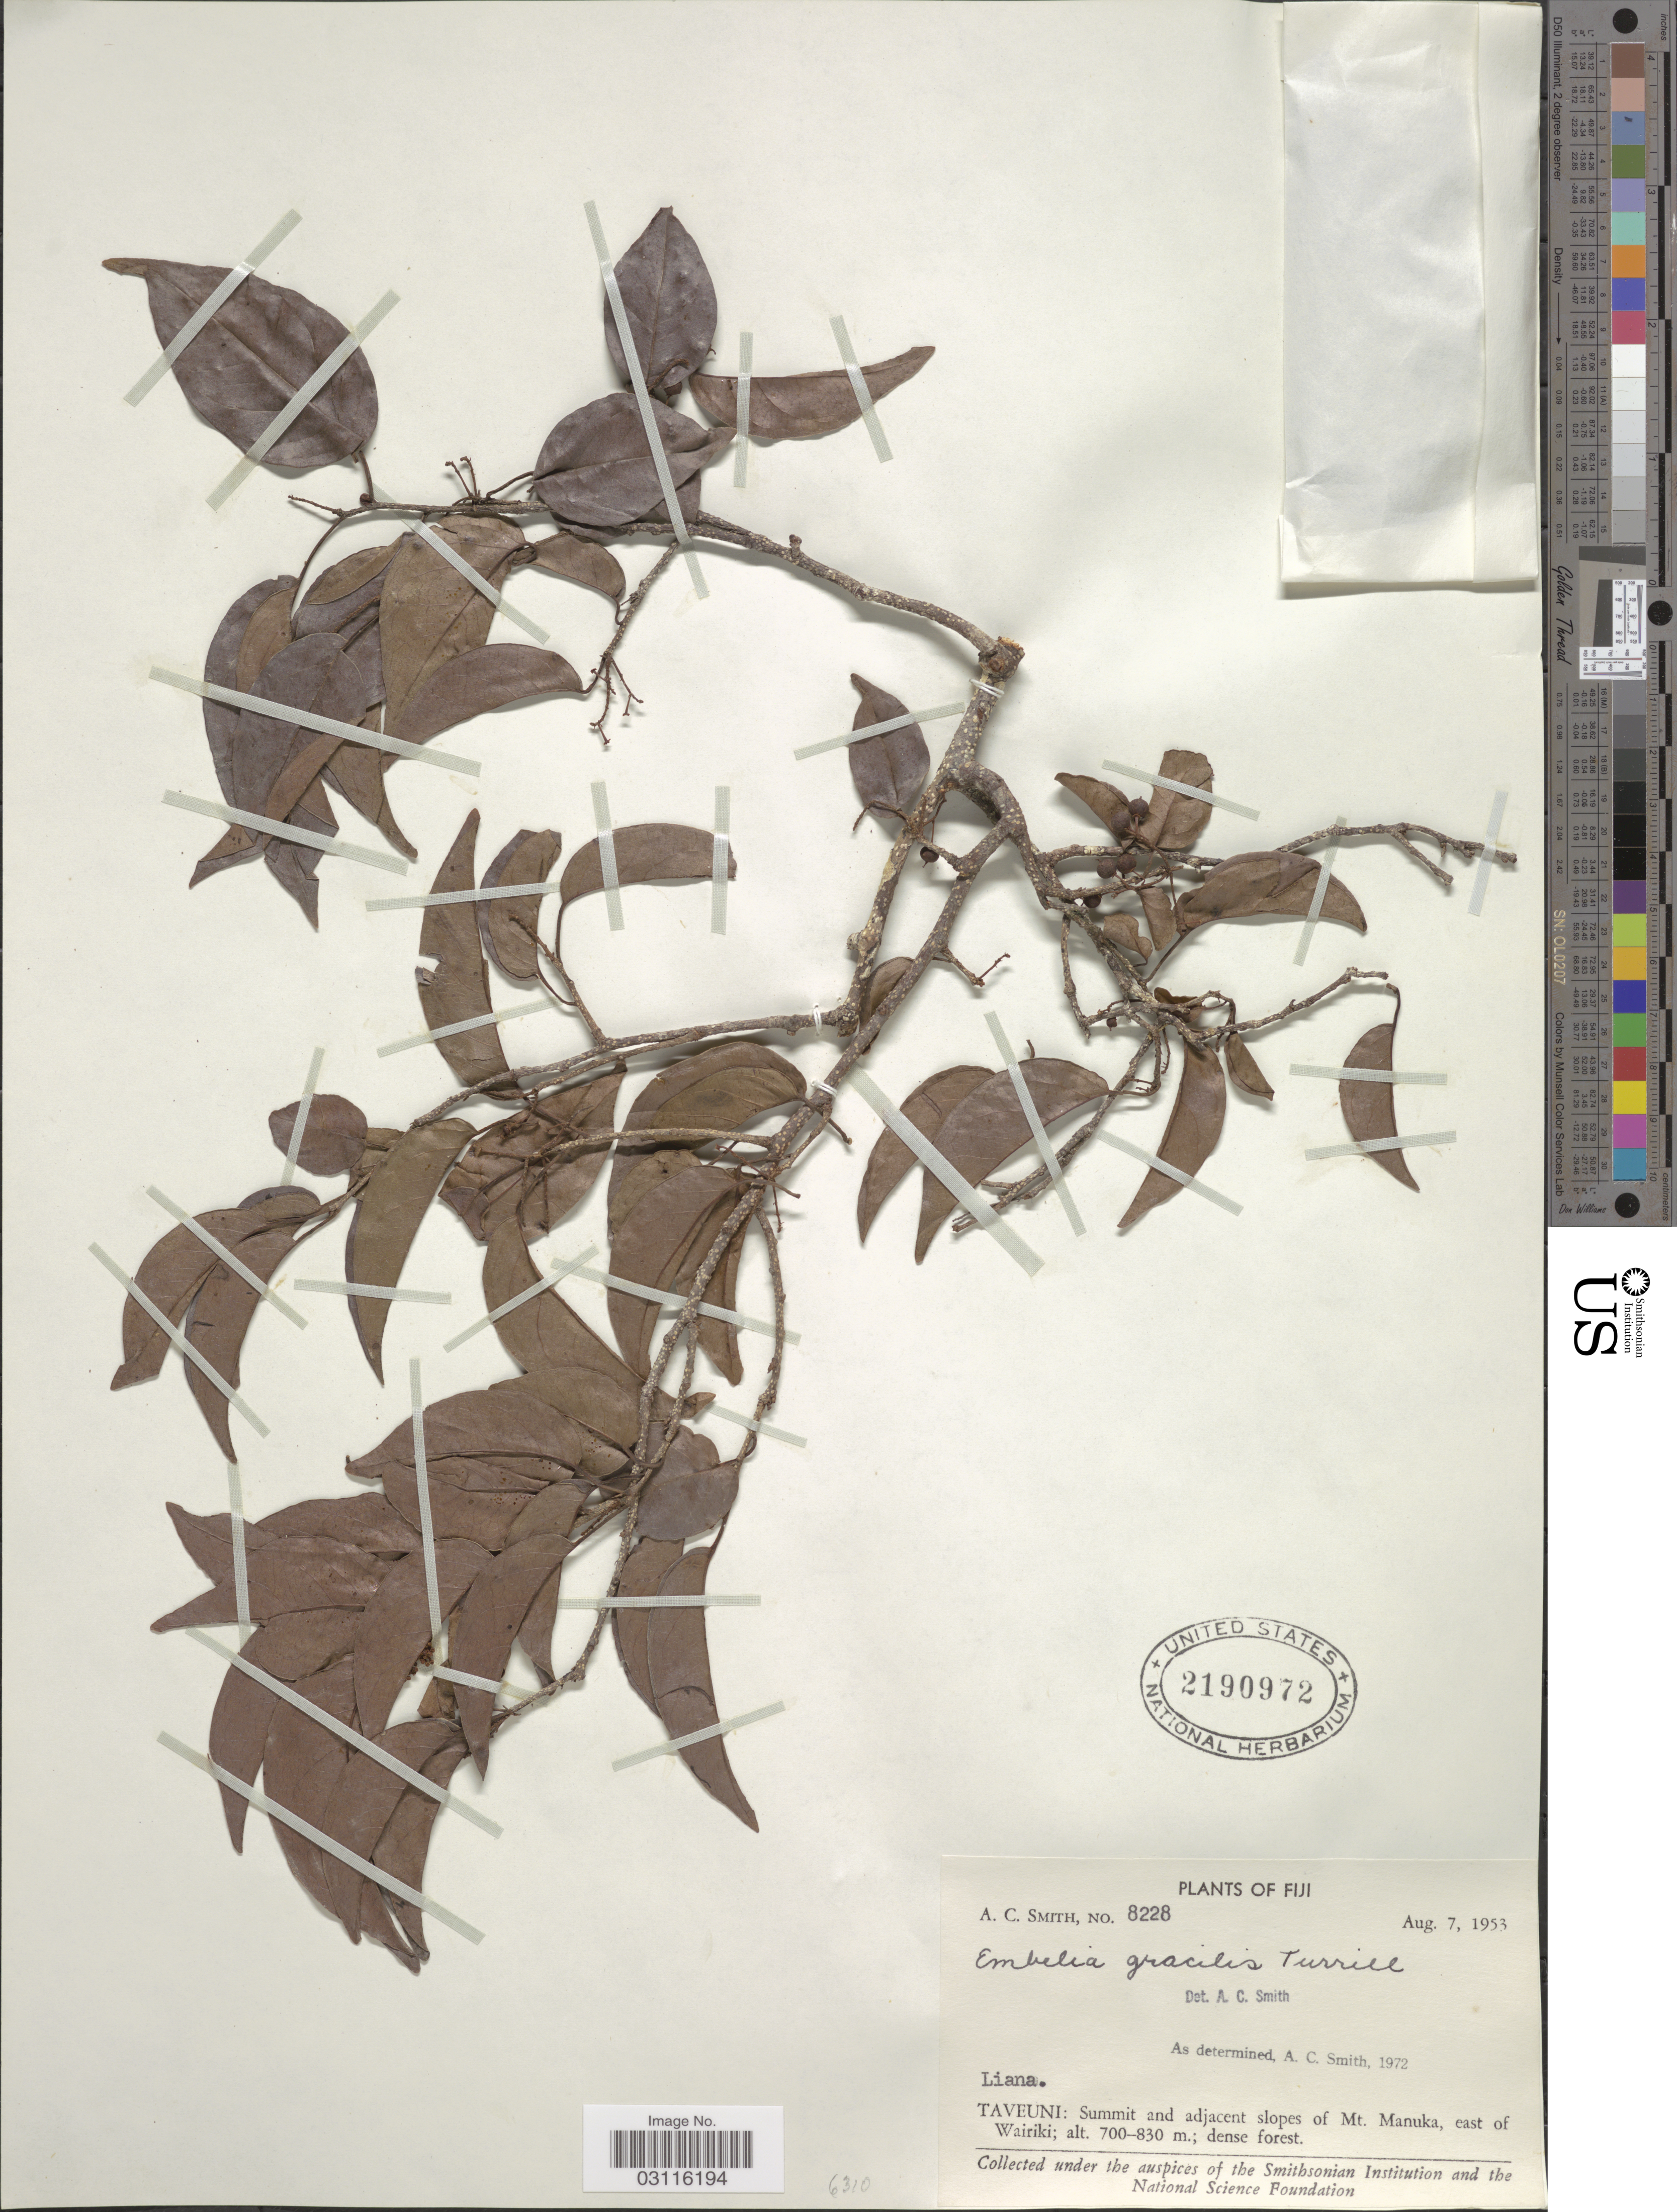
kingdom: Plantae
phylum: Tracheophyta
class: Magnoliopsida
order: Ericales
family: Primulaceae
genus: Embelia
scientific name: Embelia gracilis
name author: Turrill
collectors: A. C. Smith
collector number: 8228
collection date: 1953-08-07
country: Fiji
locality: Taveuni: Summit and adjacent slopes of Mt. Manuka, east of Wairiki.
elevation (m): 700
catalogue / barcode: US 2190972